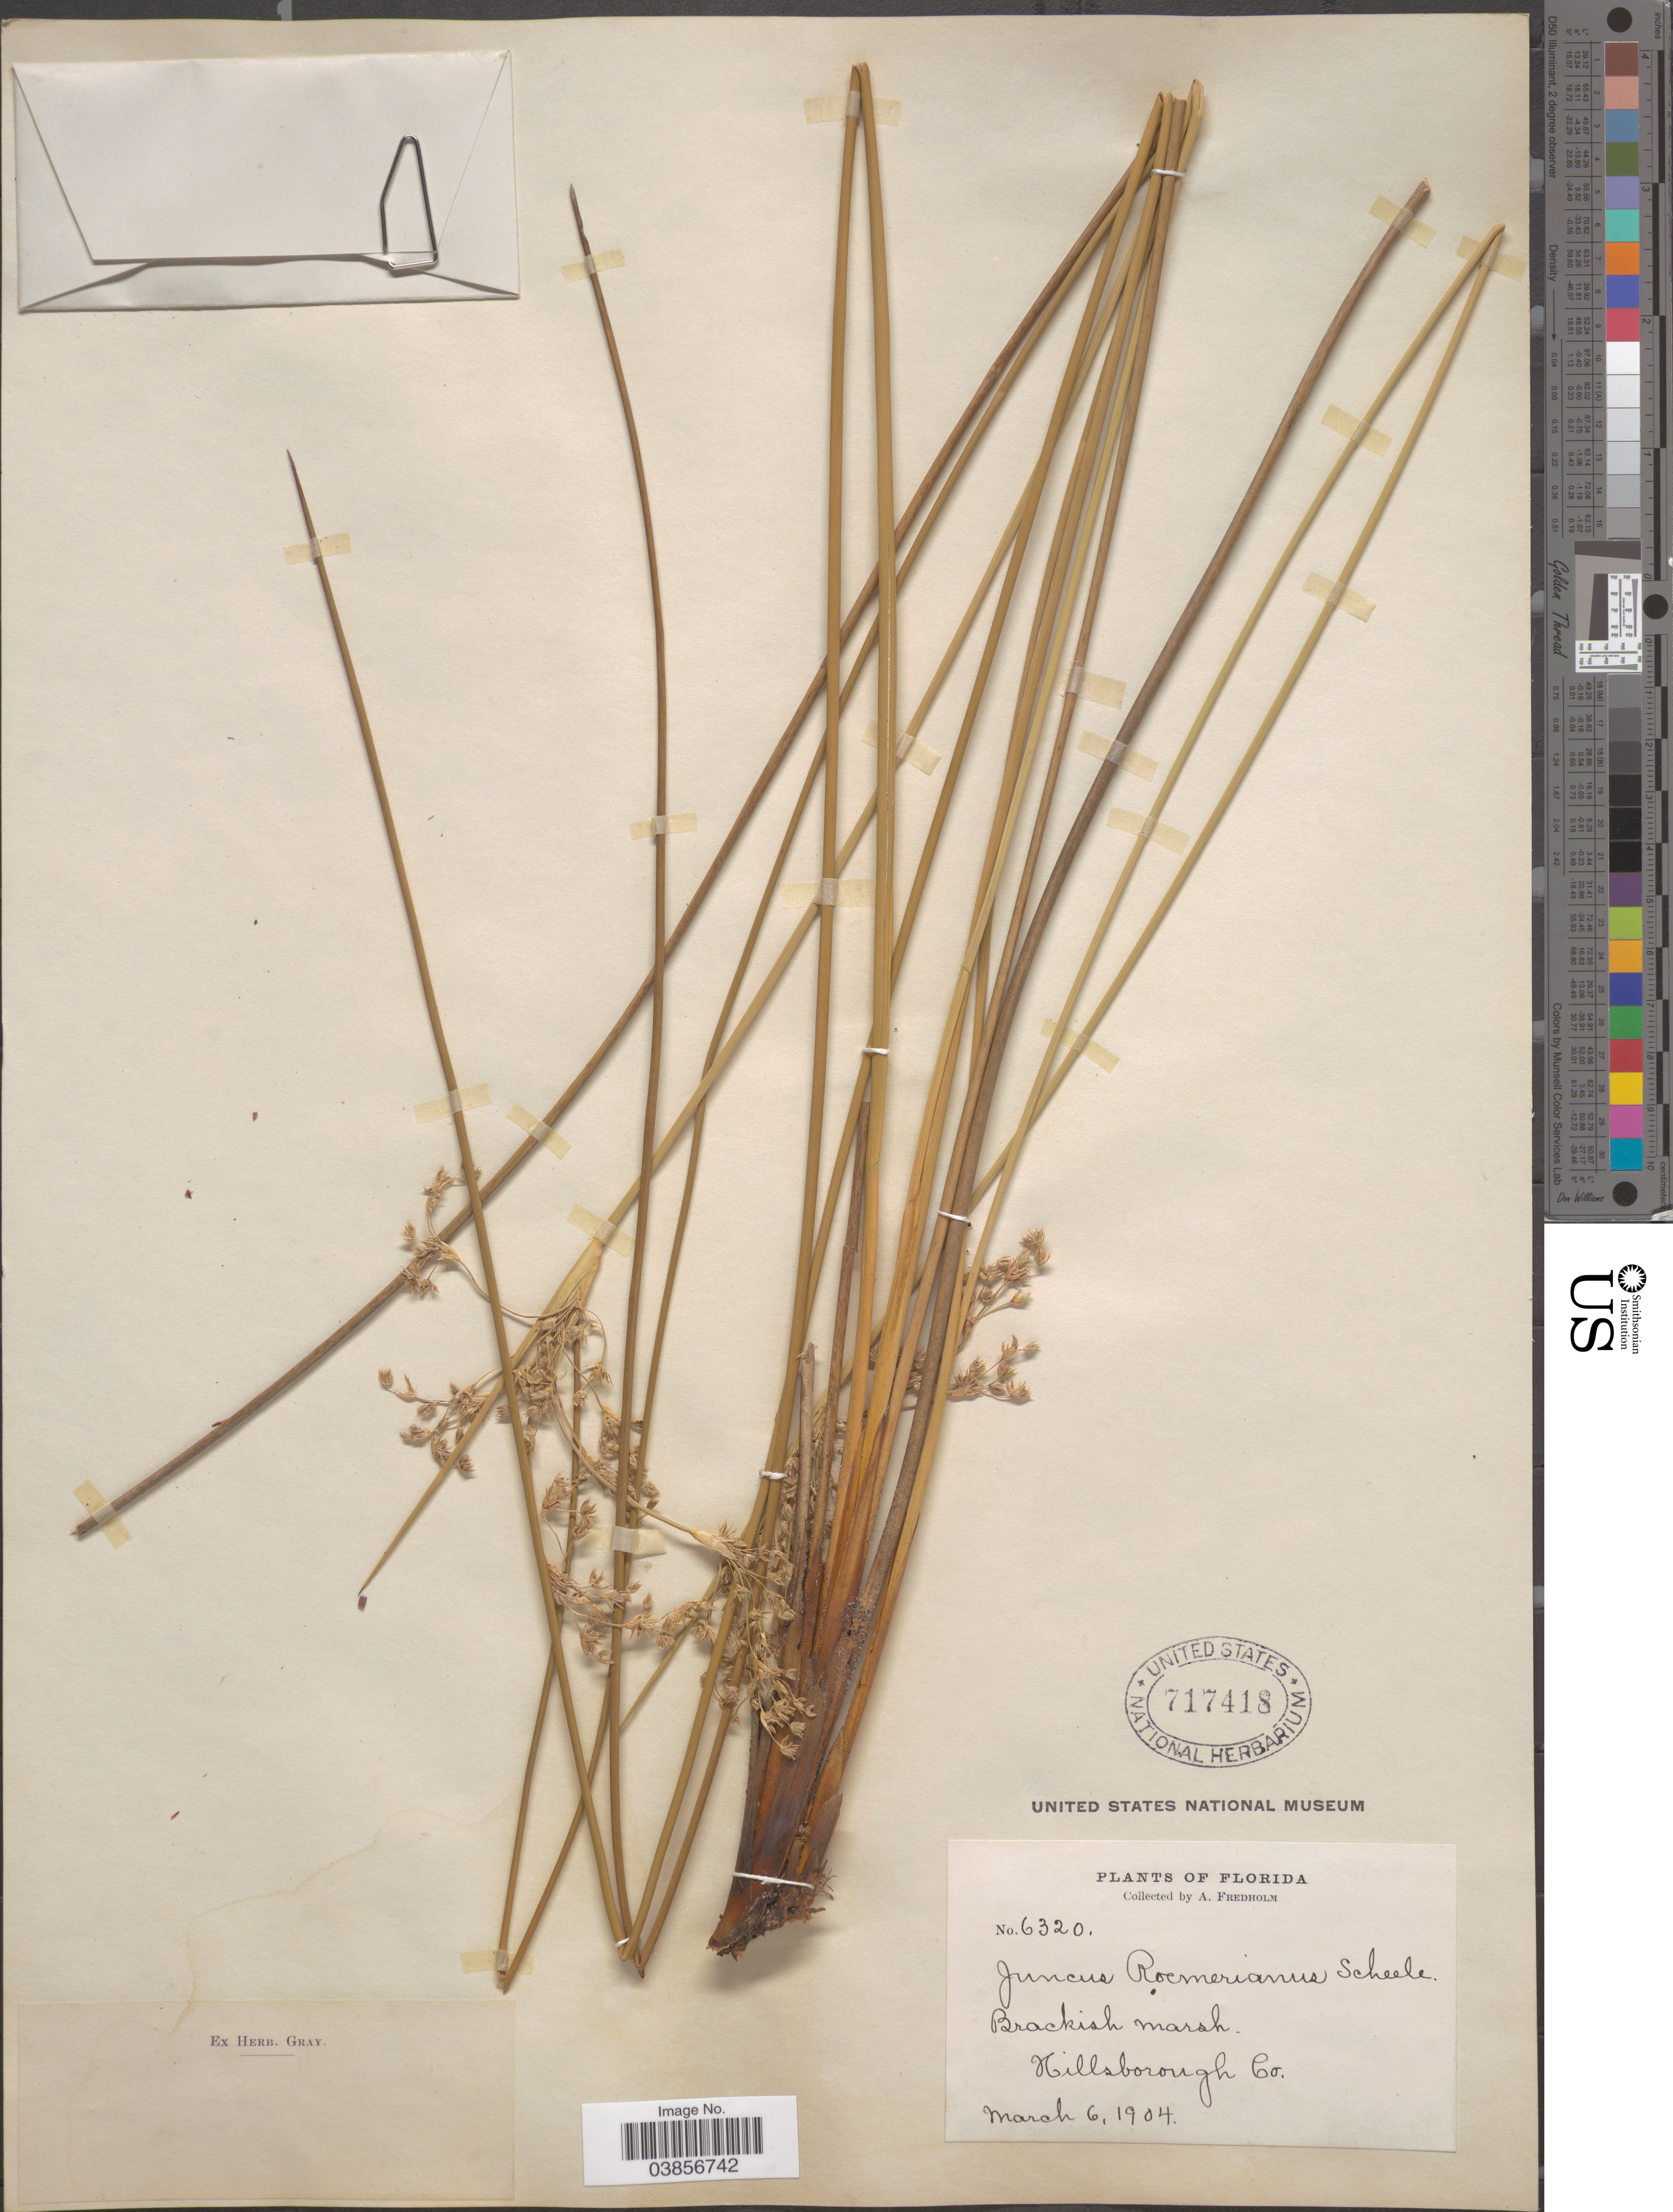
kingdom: Plantae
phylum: Tracheophyta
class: Liliopsida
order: Poales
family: Juncaceae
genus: Juncus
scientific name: Juncus roemerianus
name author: Scheele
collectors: A. Fredholm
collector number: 6320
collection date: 1904-03-06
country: United States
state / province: Florida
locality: Hillsborough Co.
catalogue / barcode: US 717418